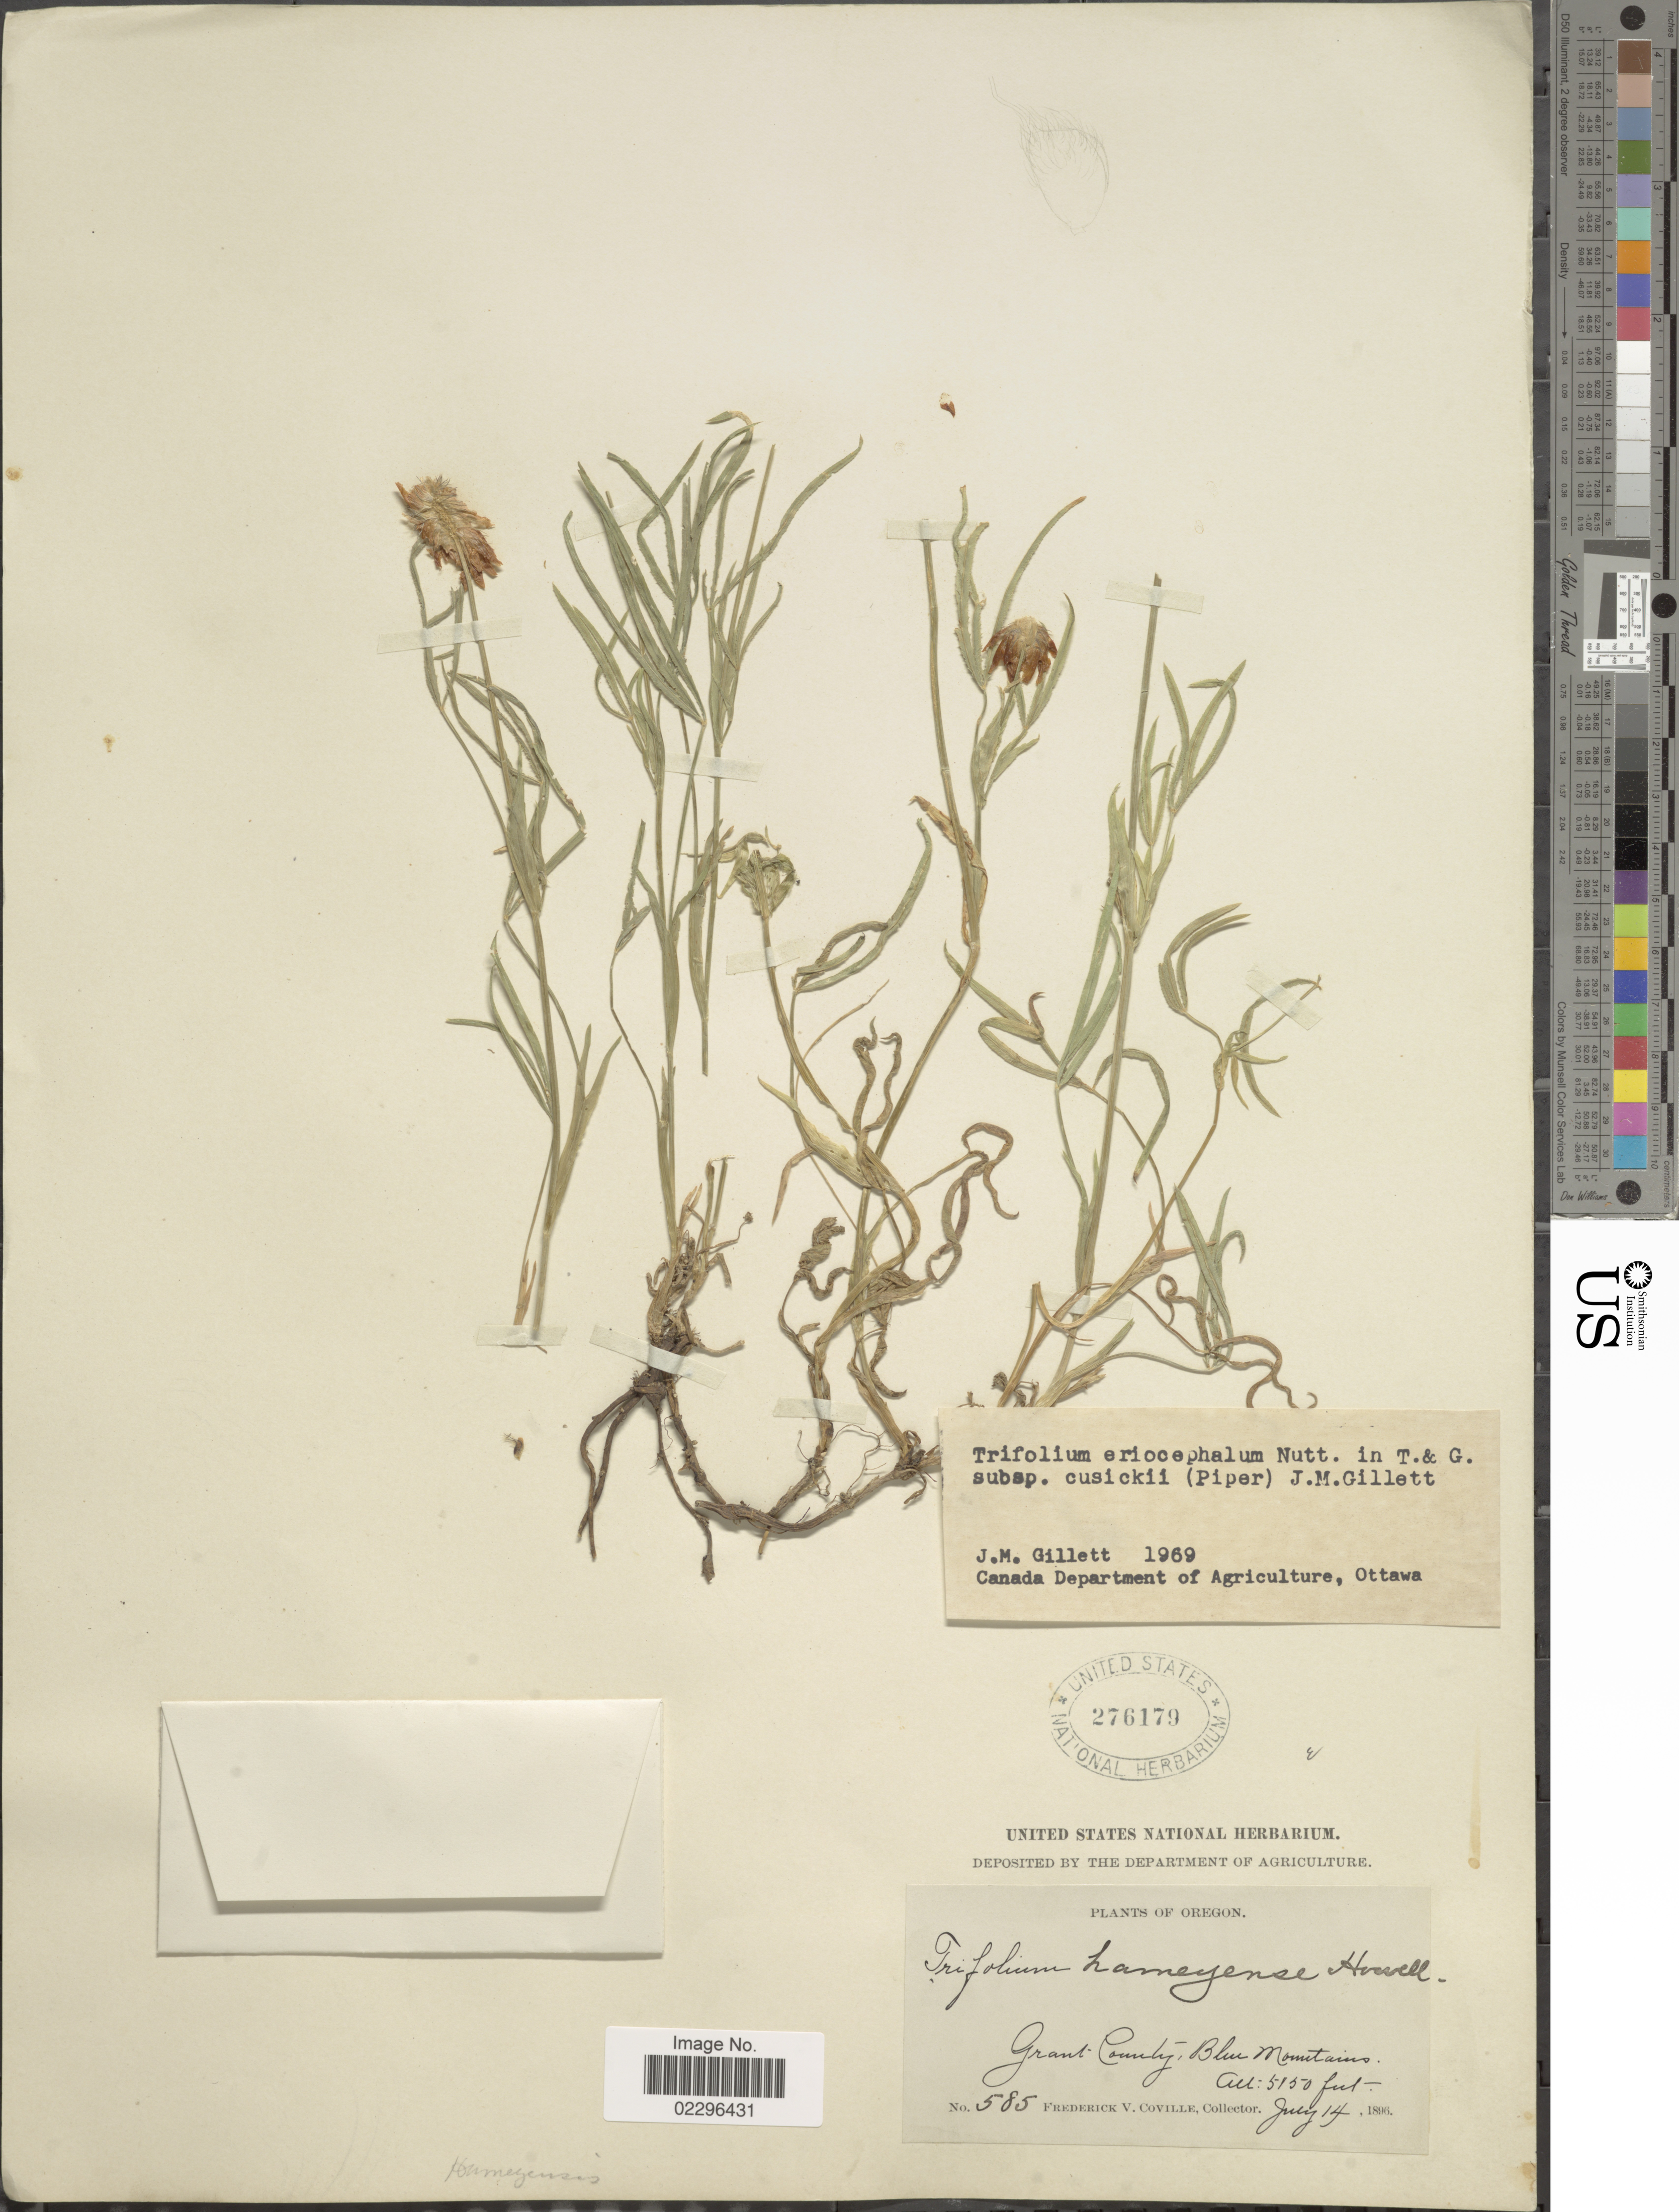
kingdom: Plantae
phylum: Tracheophyta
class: Magnoliopsida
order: Fabales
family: Fabaceae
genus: Trifolium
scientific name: Trifolium eriocephalum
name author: Nutt.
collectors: F. V. Coville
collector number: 585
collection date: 1896-07-14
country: United States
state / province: Oregon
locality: Grant County, Blue Mountains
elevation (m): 1570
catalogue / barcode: US 276179